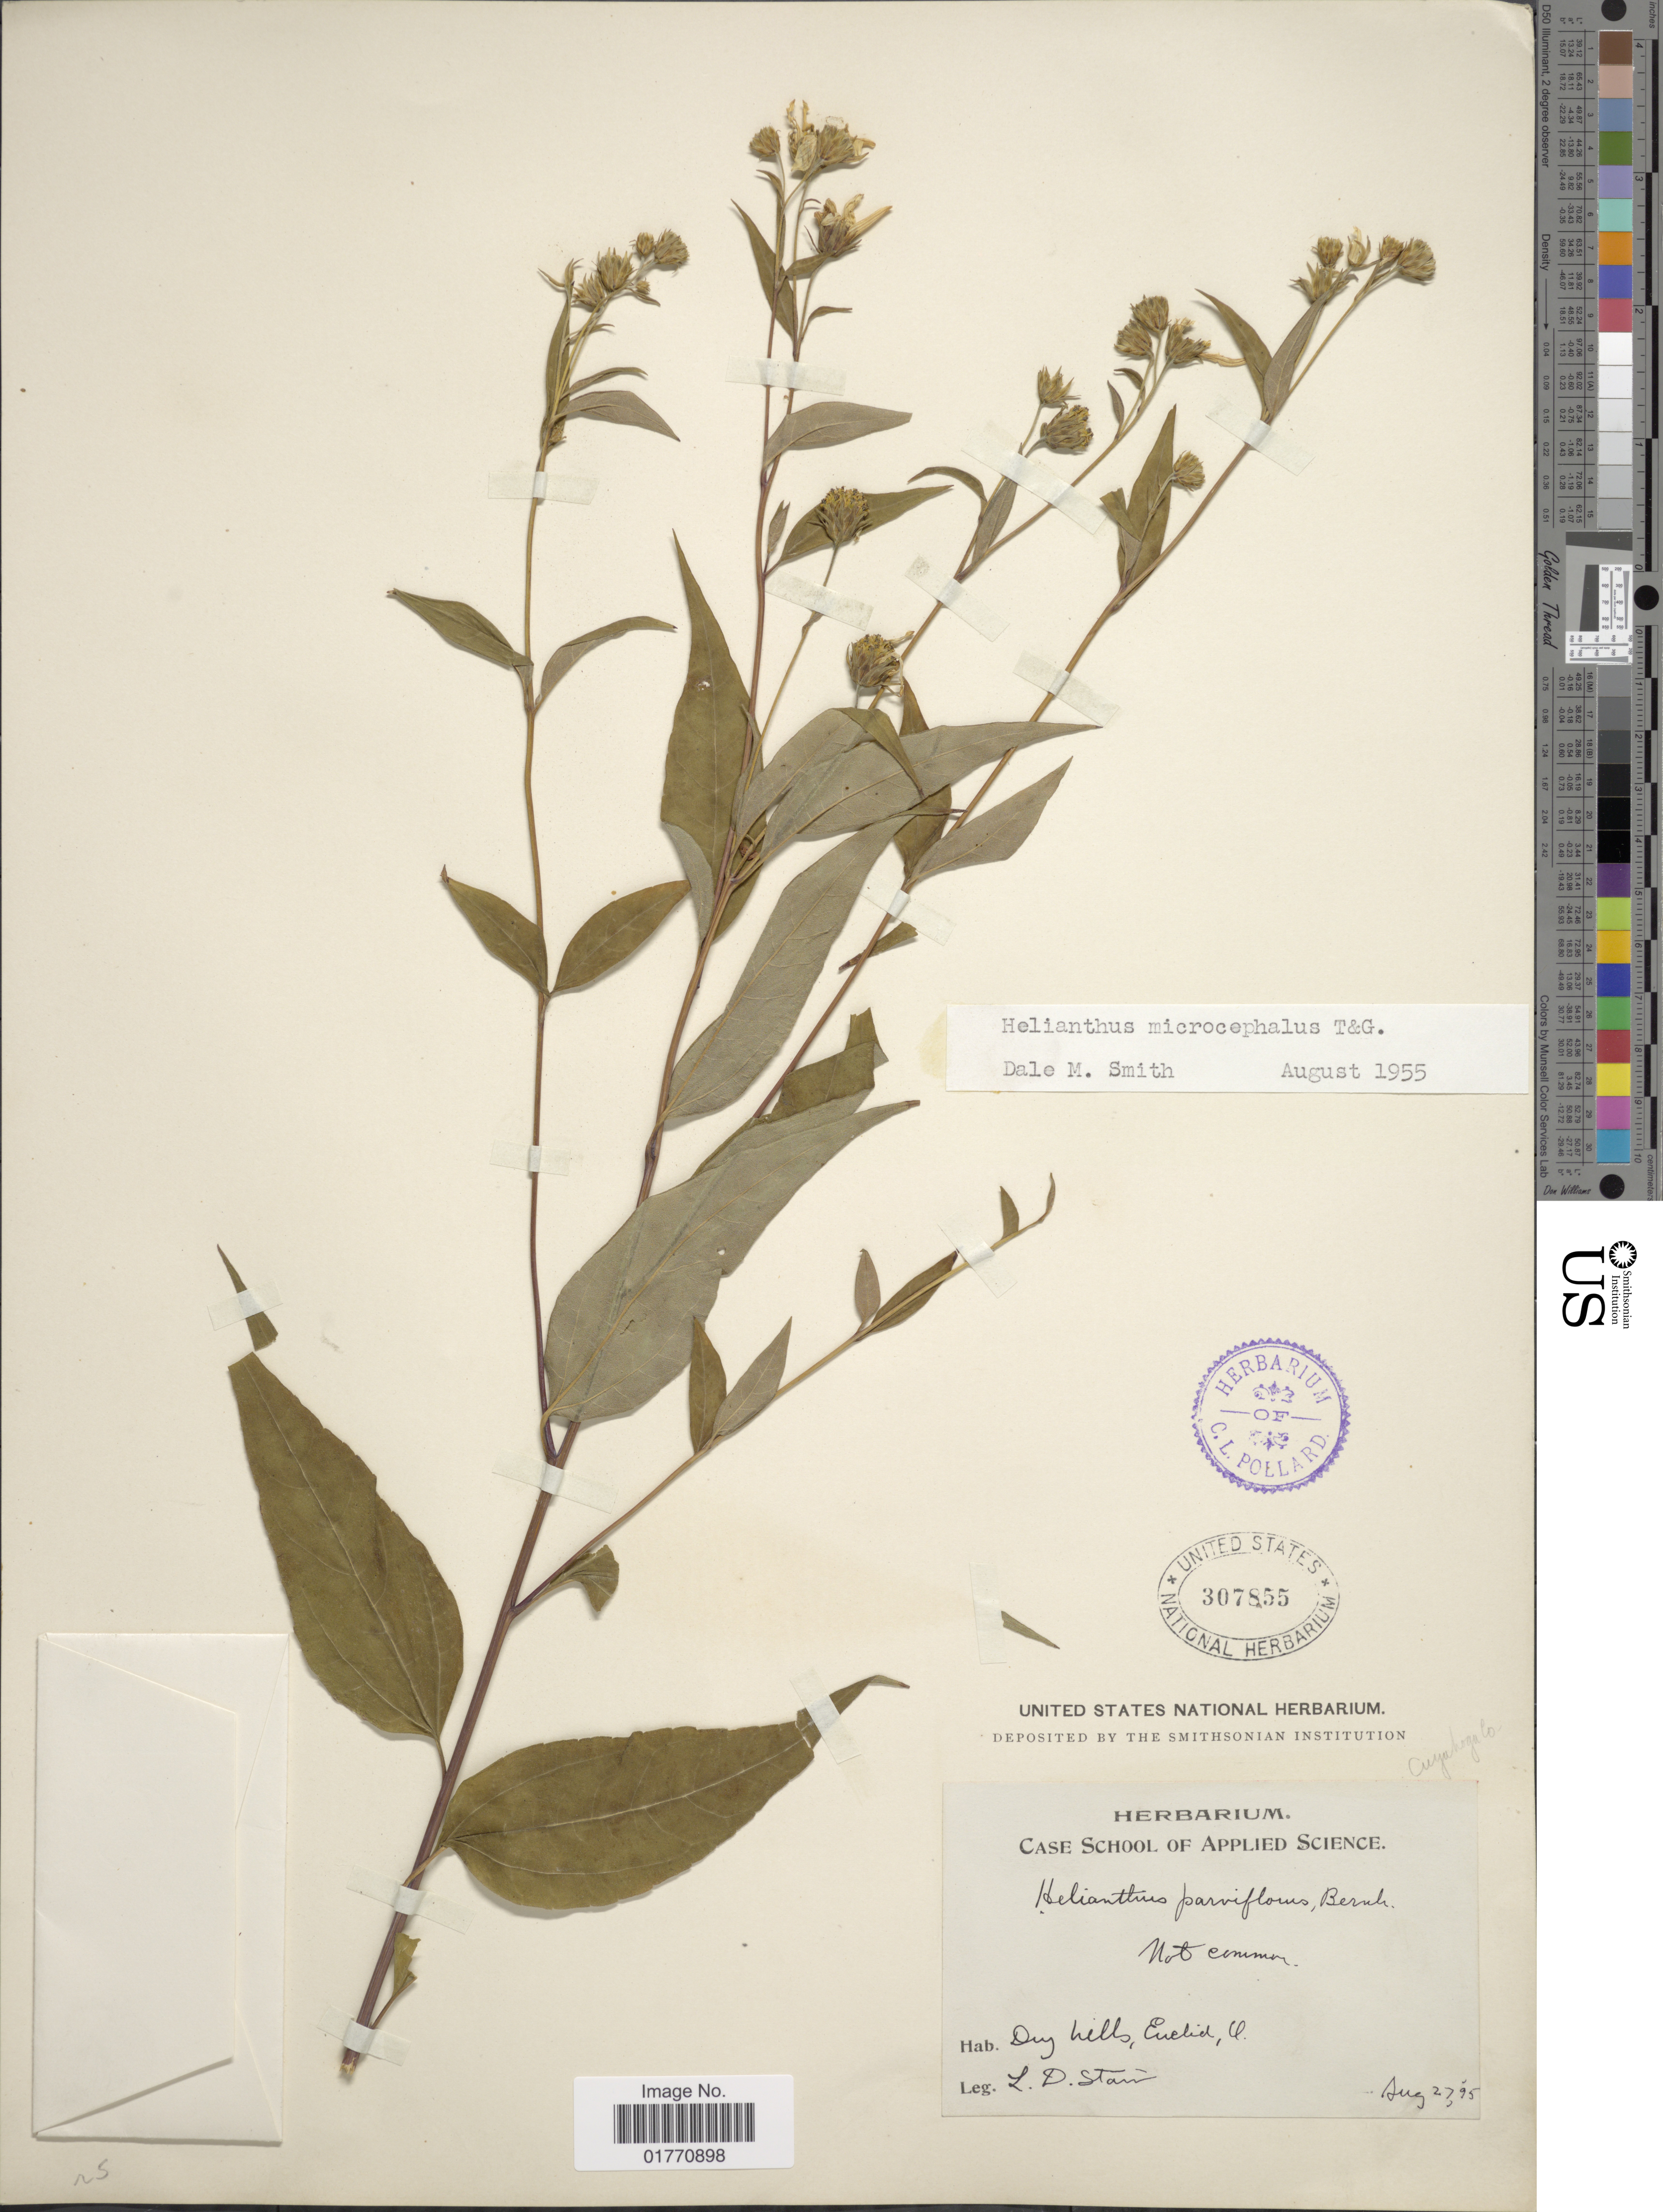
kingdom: Plantae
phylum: Tracheophyta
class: Magnoliopsida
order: Asterales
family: Asteraceae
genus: Helianthus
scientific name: Helianthus microcephalus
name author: Torr. & A. Gray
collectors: L. Stain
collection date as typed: Transcribed d/m/y: 27/8/95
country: United States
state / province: Ohio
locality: Dry hills, Euclid.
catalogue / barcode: US 307855